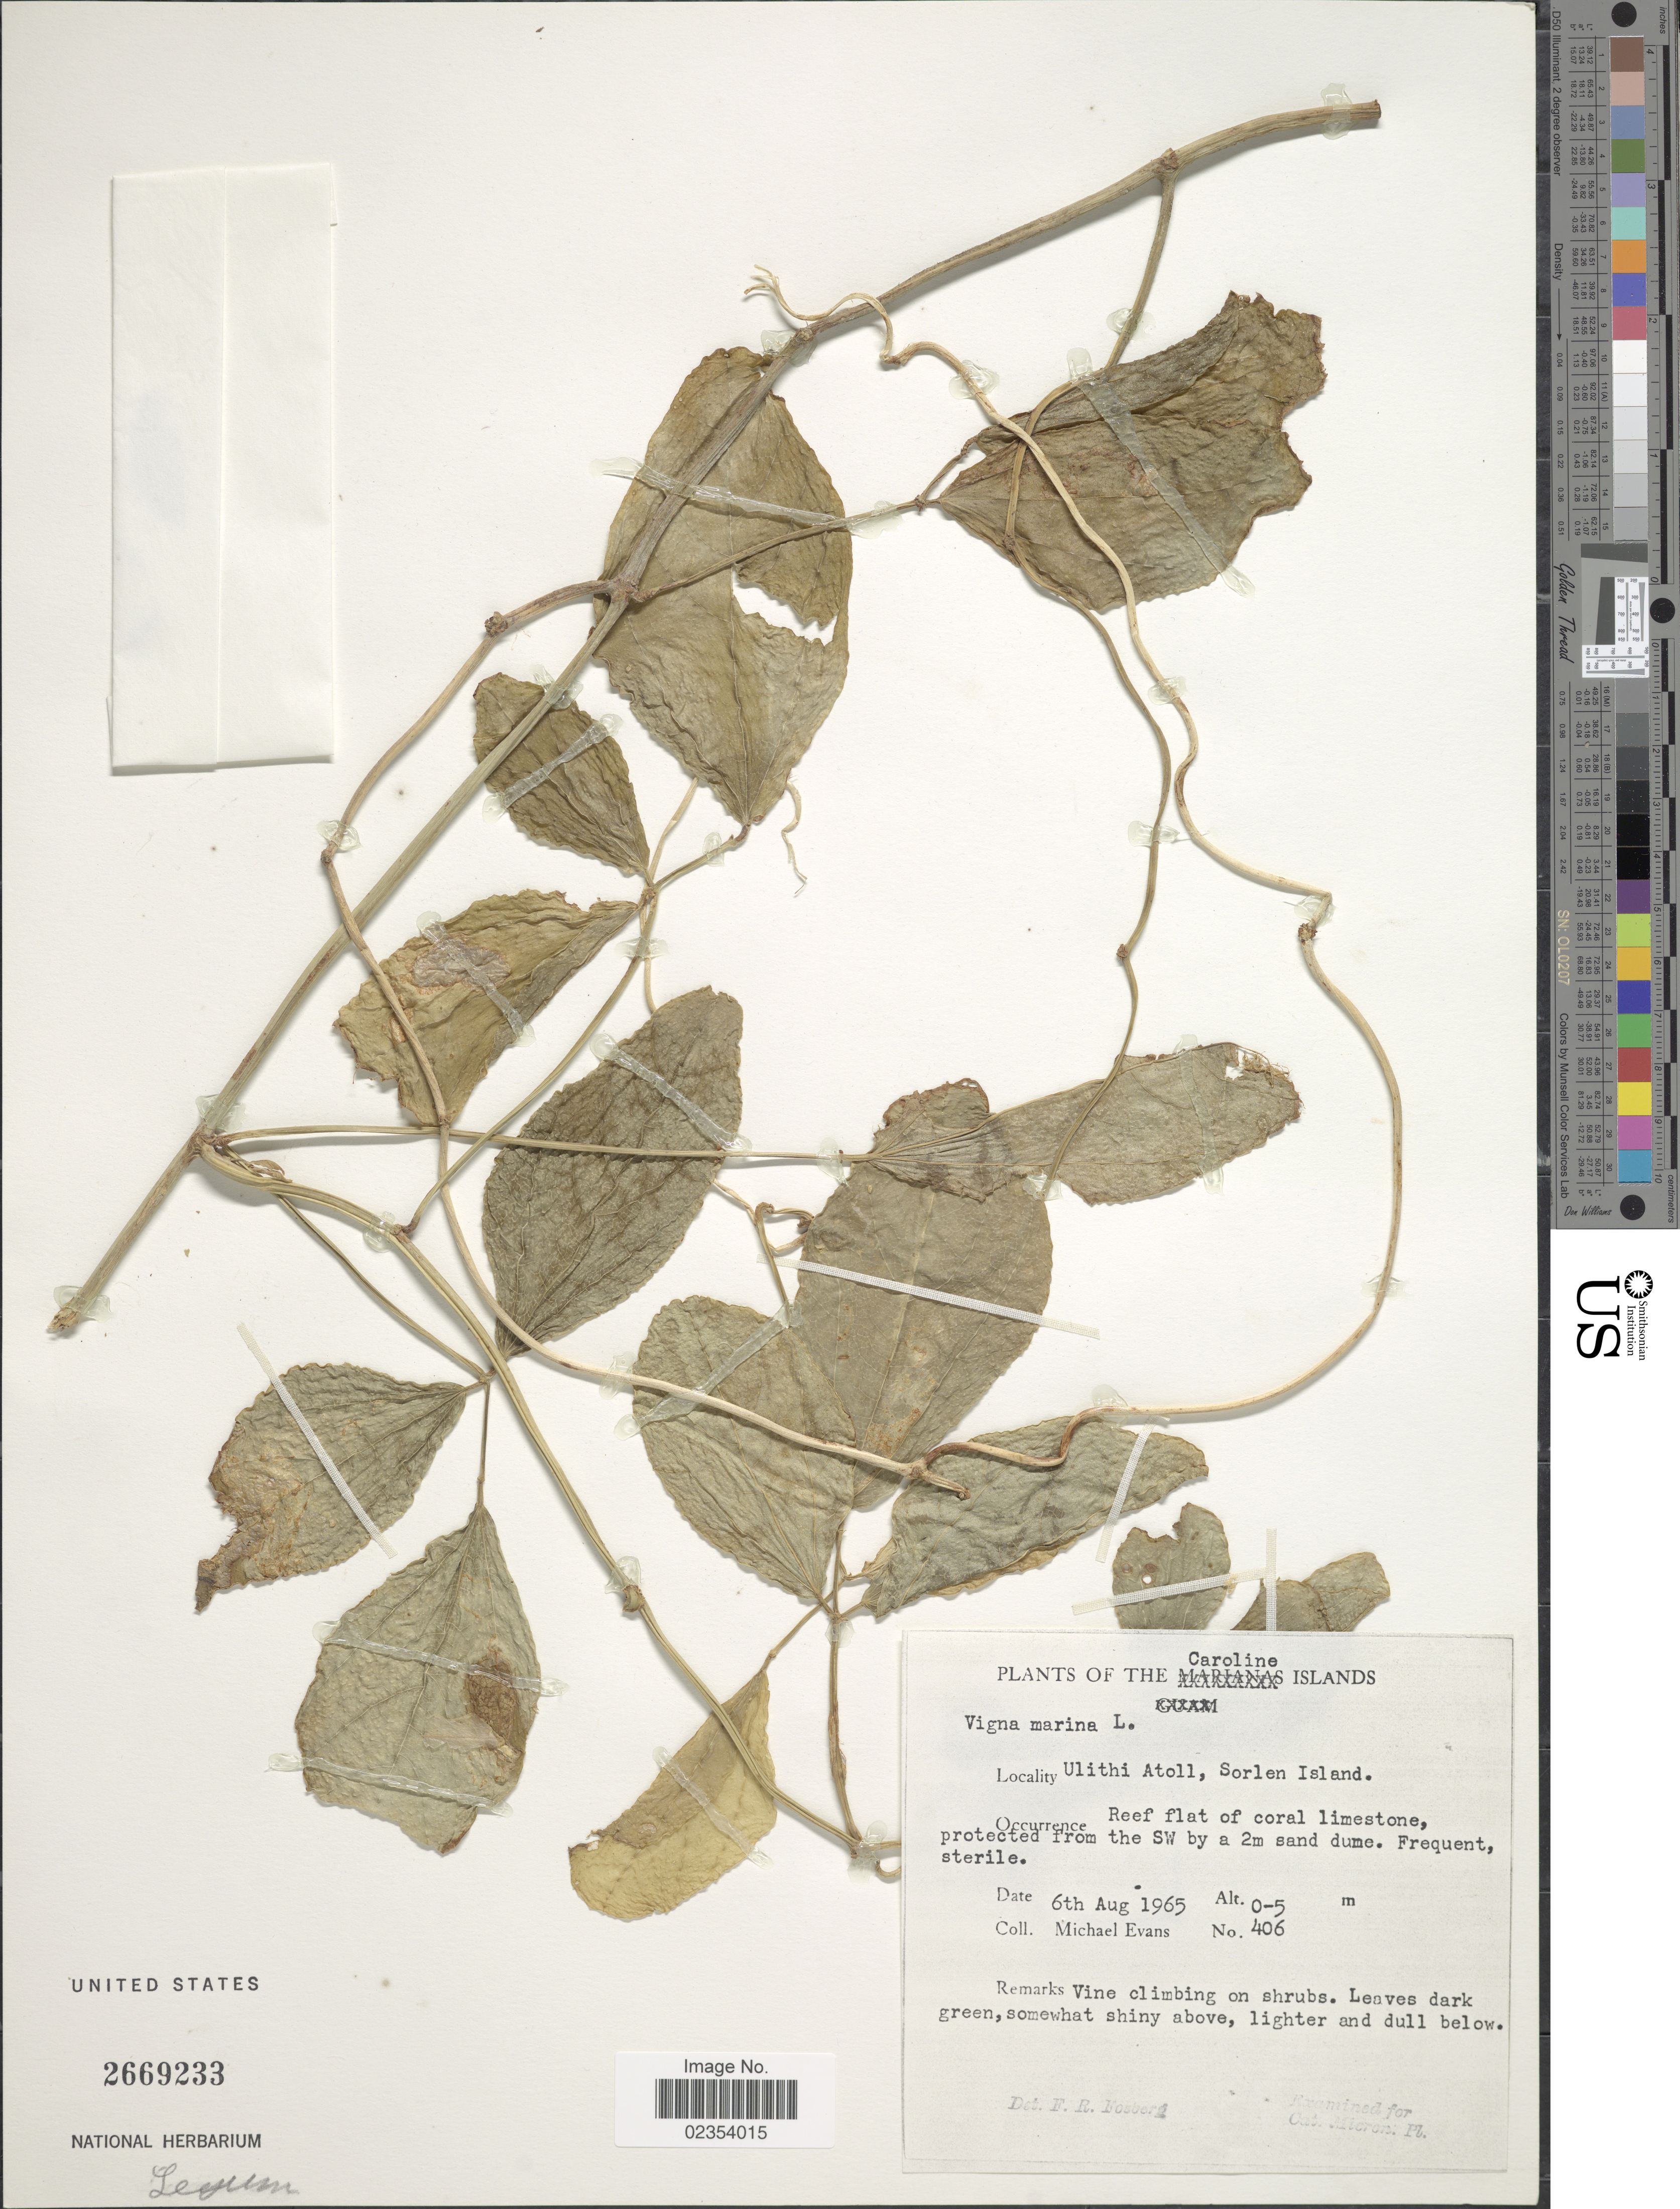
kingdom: Plantae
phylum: Tracheophyta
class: Magnoliopsida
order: Fabales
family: Fabaceae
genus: Vigna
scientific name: Vigna marina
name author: (Burm.) Merr.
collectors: M. Evans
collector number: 406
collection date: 1965-08-06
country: Micronesia, Federated States of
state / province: Yap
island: Ulithi Atoll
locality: Caroline Islands. Ulithi Atoll, Sorlen Island. Reef flat of coral limestone, protected from the SW by a 2m sand dune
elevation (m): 0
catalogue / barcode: US 2669233